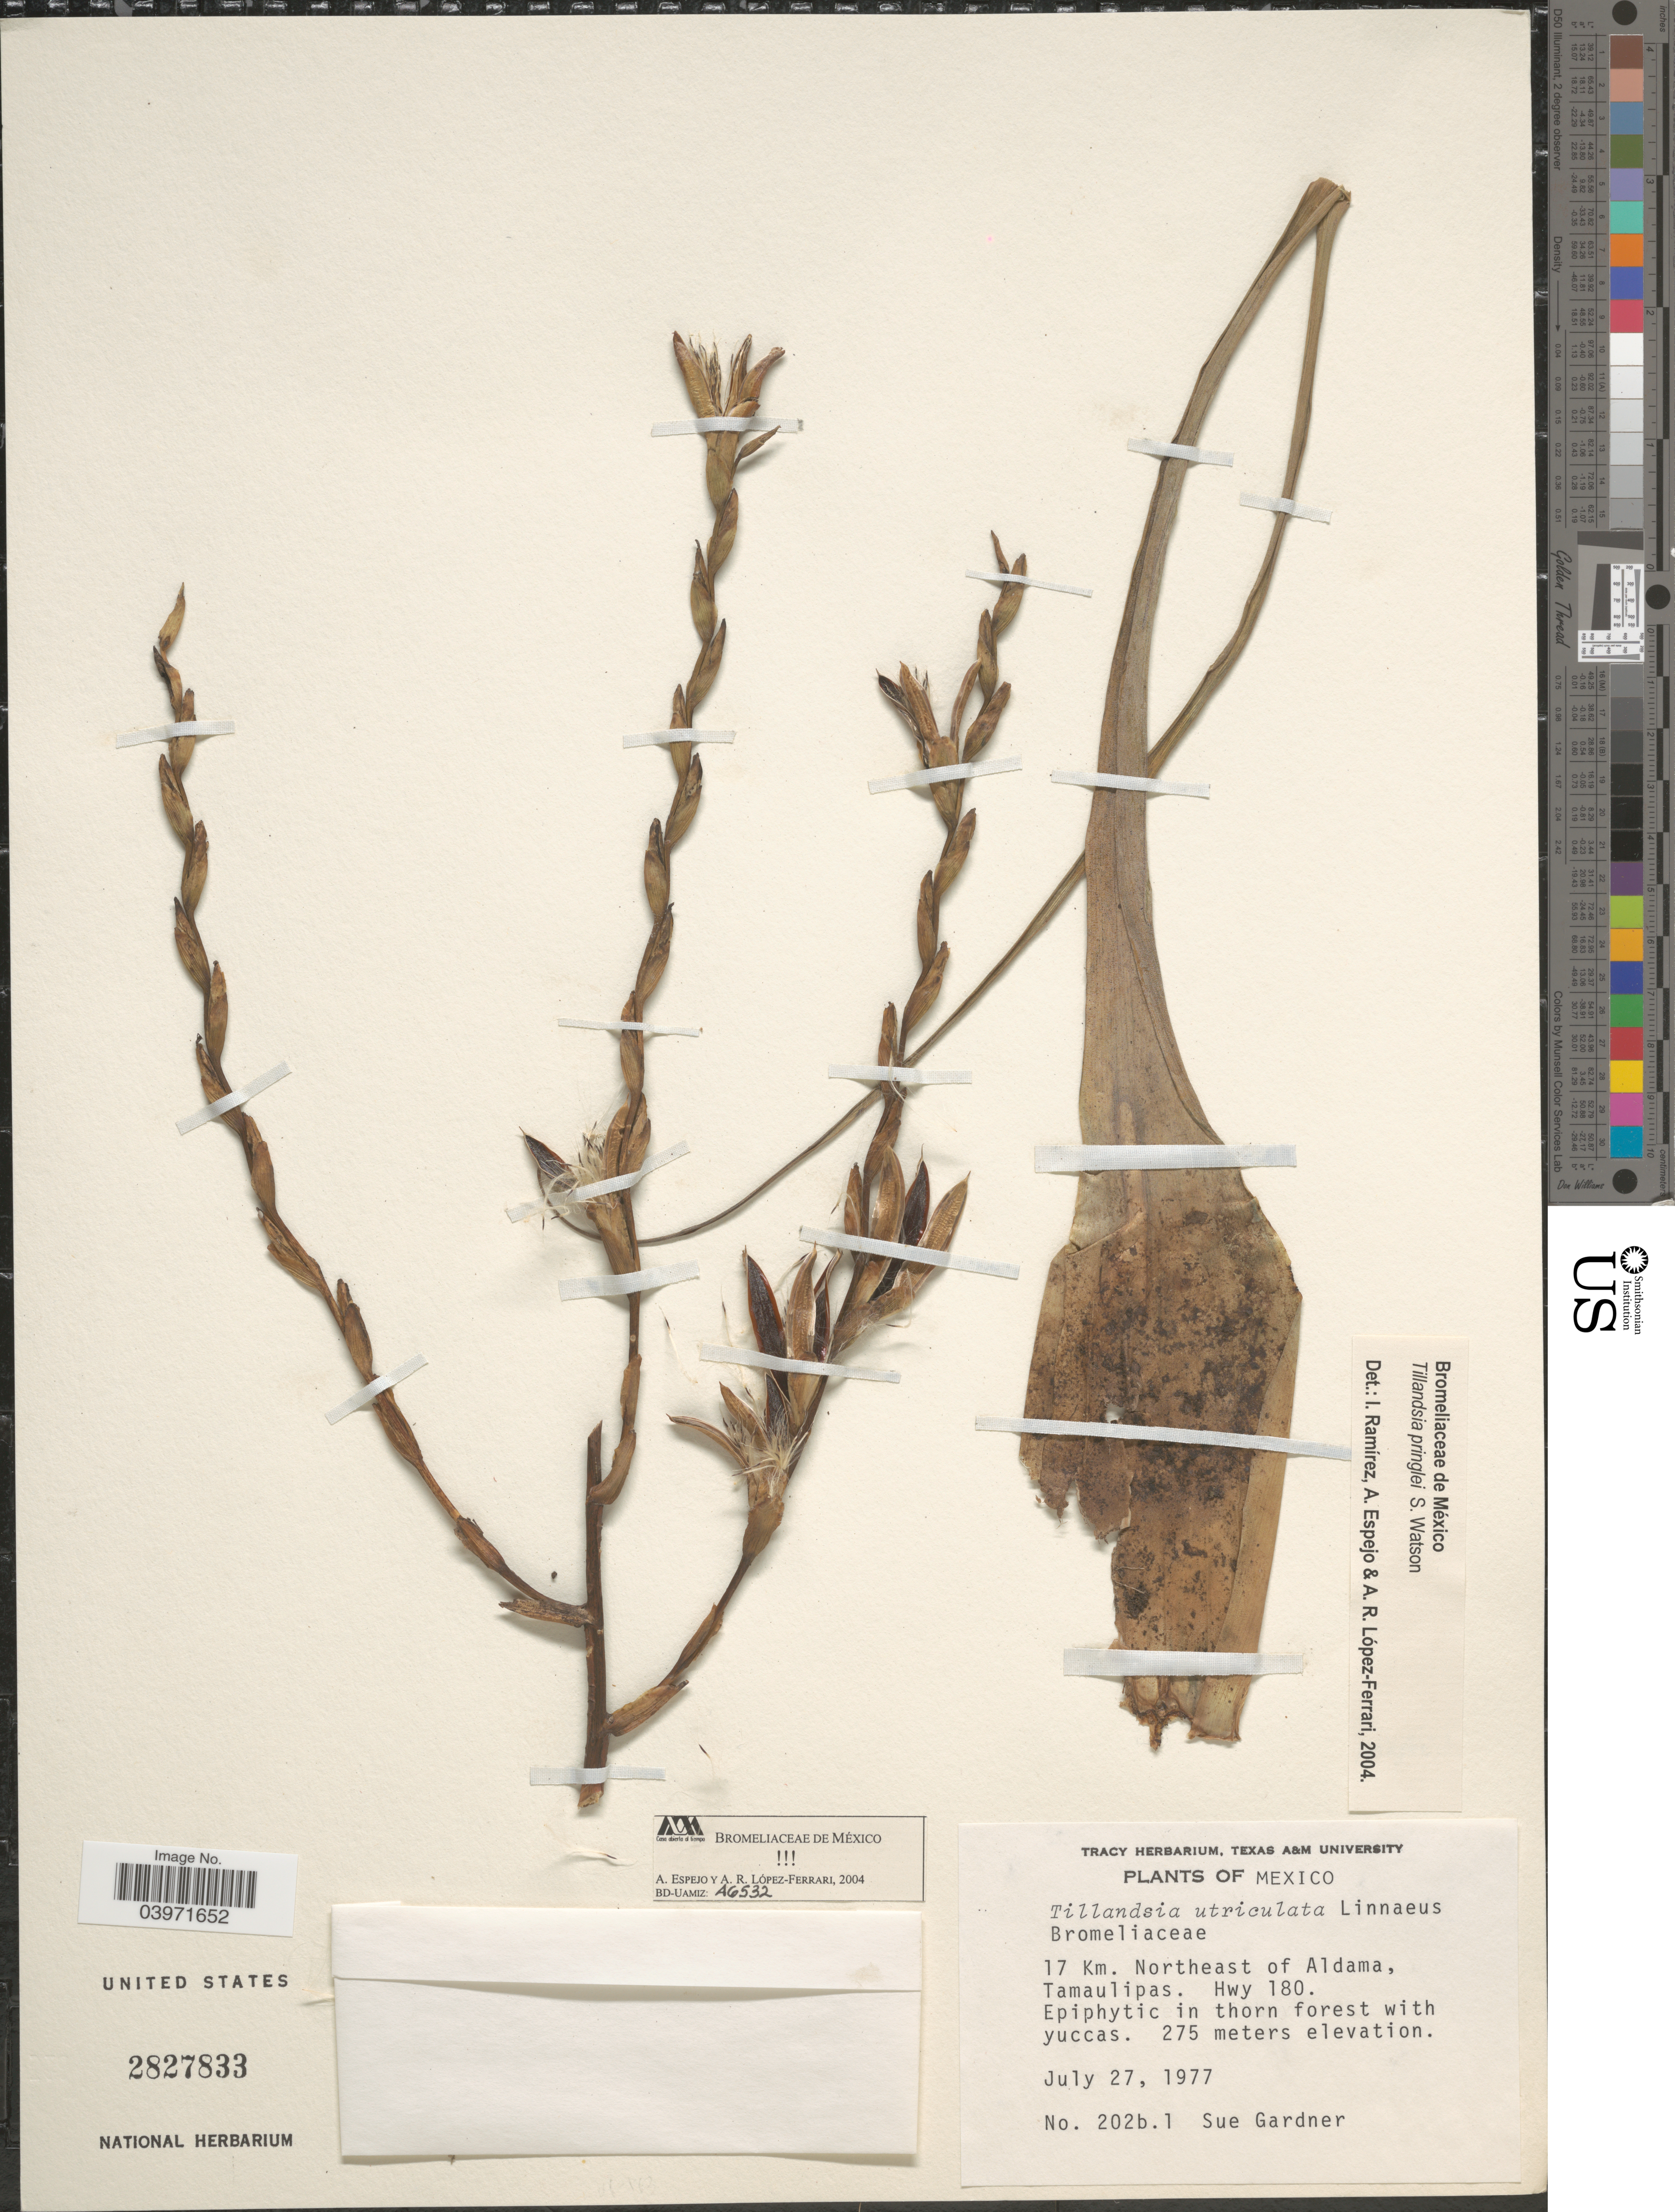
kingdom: Plantae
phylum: Tracheophyta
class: Liliopsida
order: Poales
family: Bromeliaceae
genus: Tillandsia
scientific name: Tillandsia utriculata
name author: L.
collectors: S. Gardner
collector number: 202b.1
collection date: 1977-07-27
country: Mexico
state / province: Tamaulipas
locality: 17 Km. Northeast of Aldama. Hwy 180.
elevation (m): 275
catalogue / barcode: US 2827833